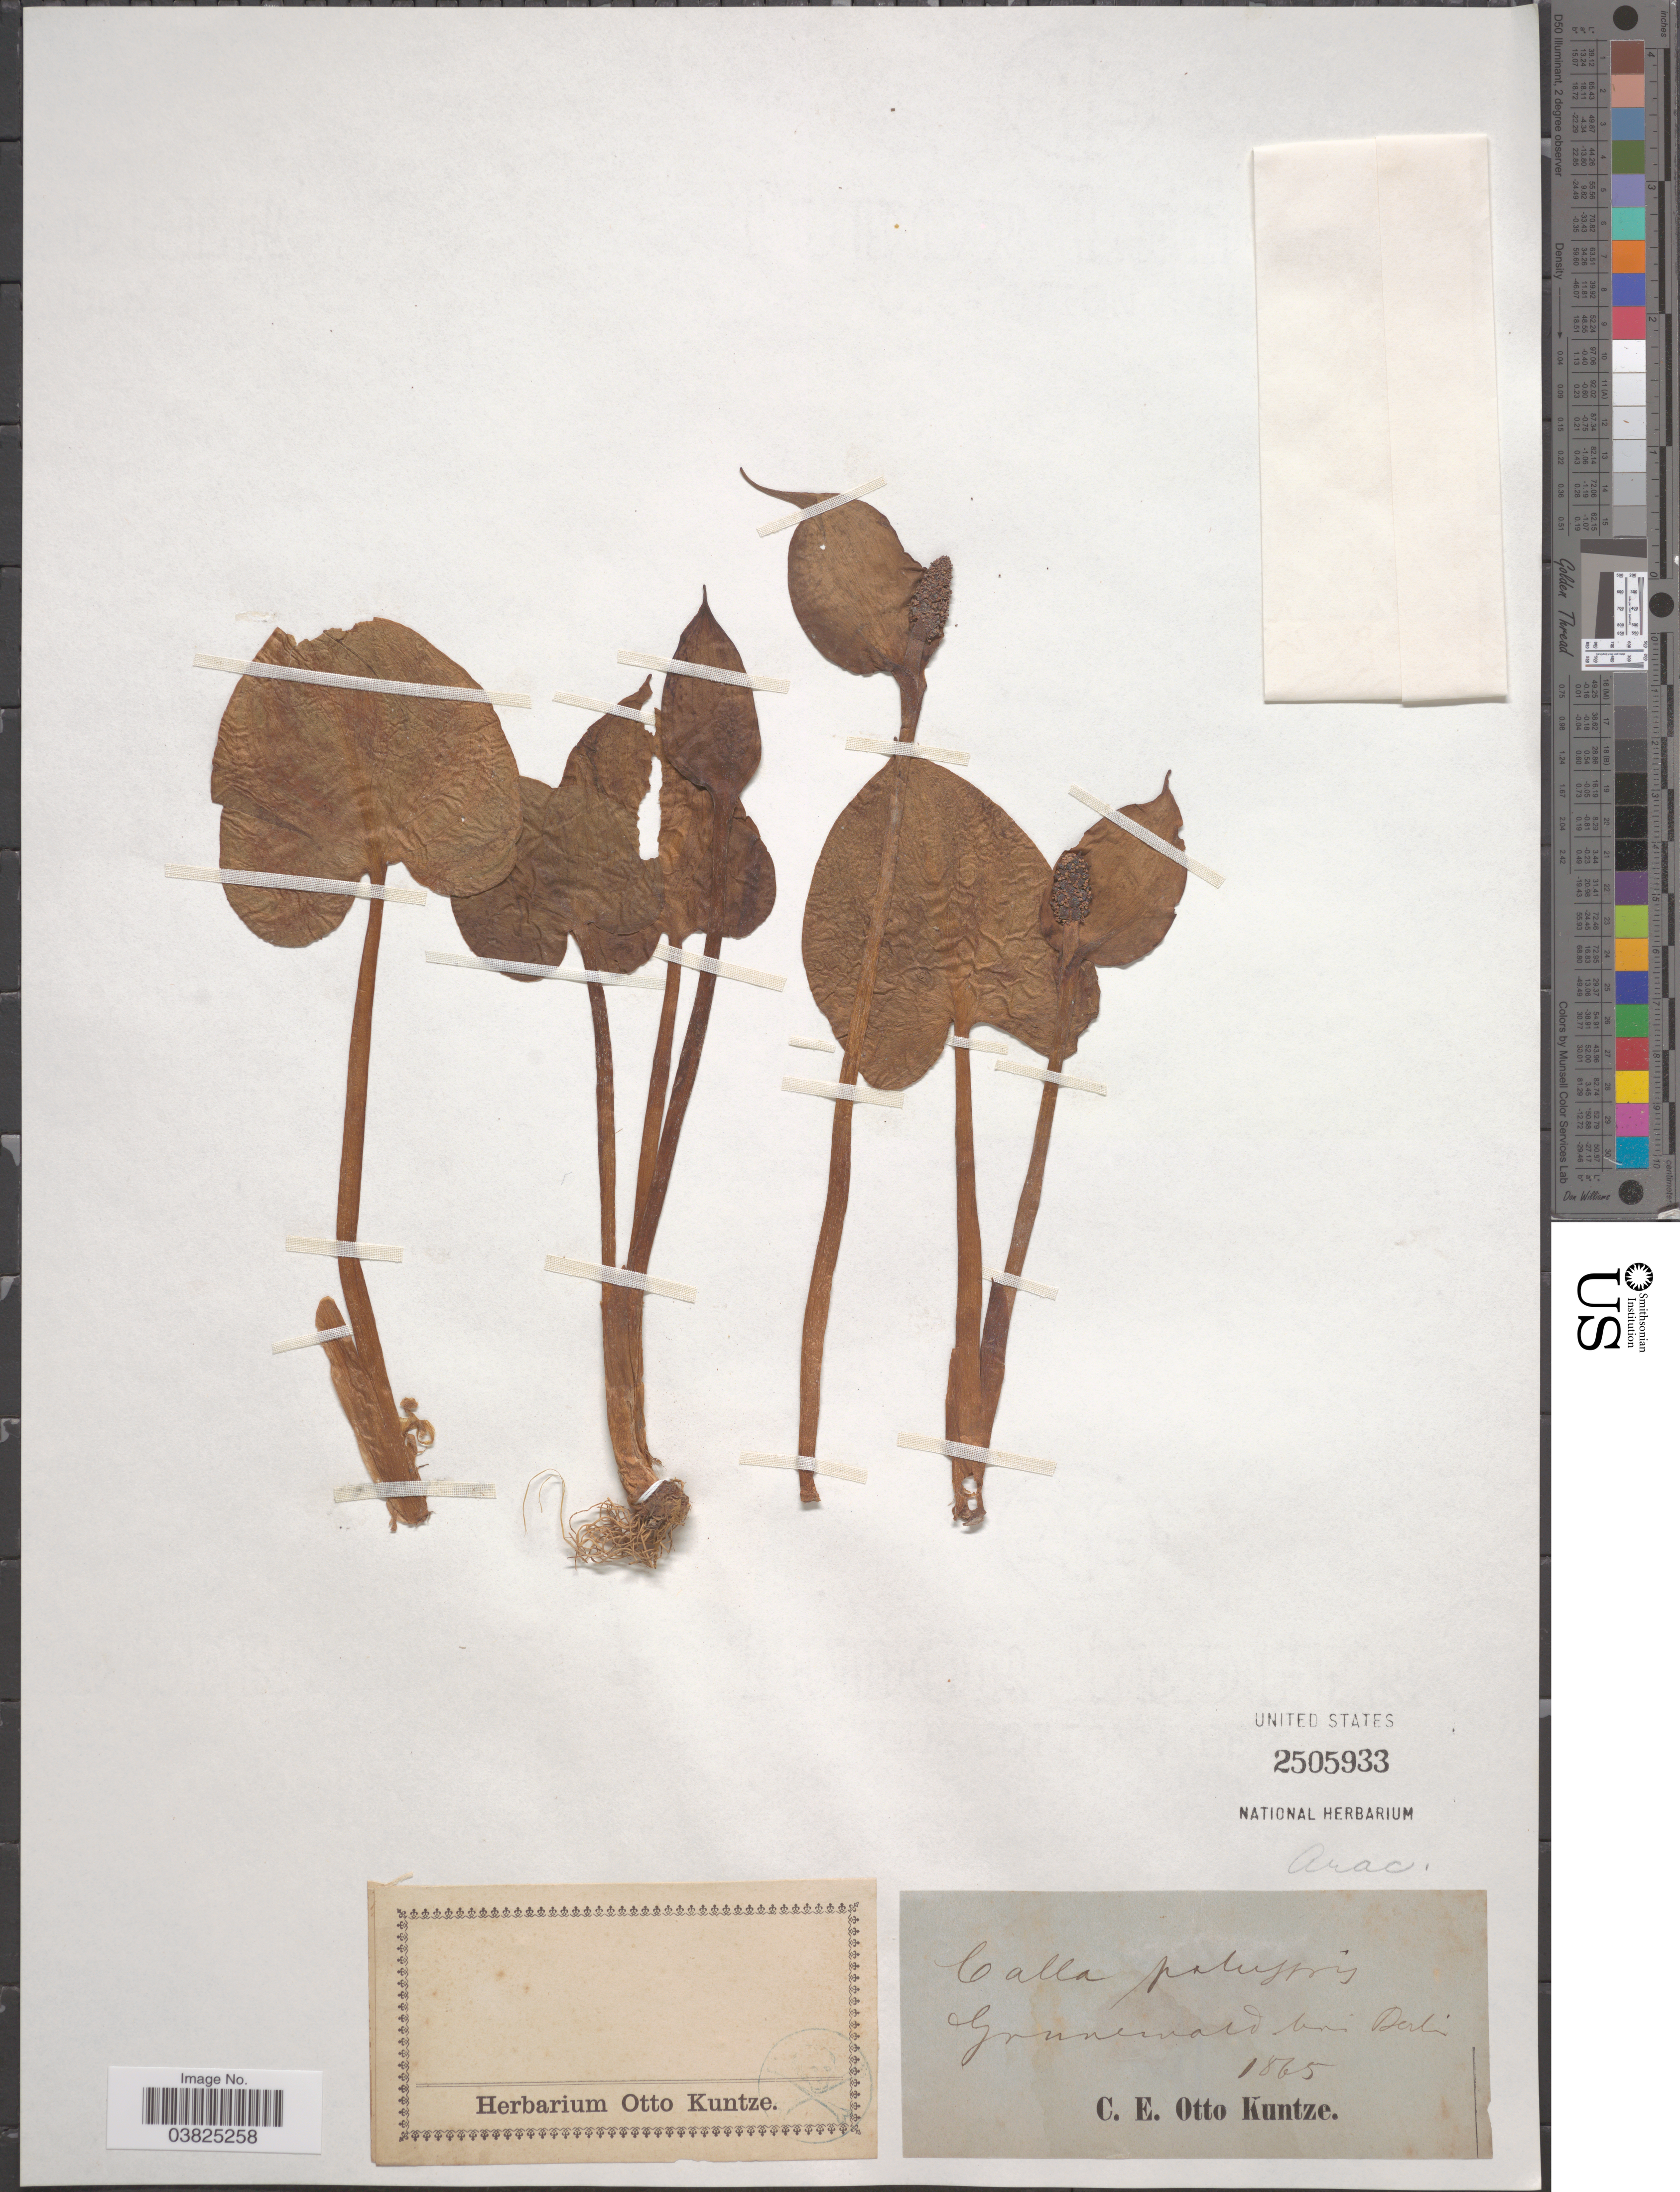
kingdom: Plantae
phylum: Tracheophyta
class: Liliopsida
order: Alismatales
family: Araceae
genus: Calla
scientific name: Calla palustris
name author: L.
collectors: C.E.O. Kuntze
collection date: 1865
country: Germany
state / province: Berlin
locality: Grunewald bei Berlin.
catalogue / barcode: US 2505933